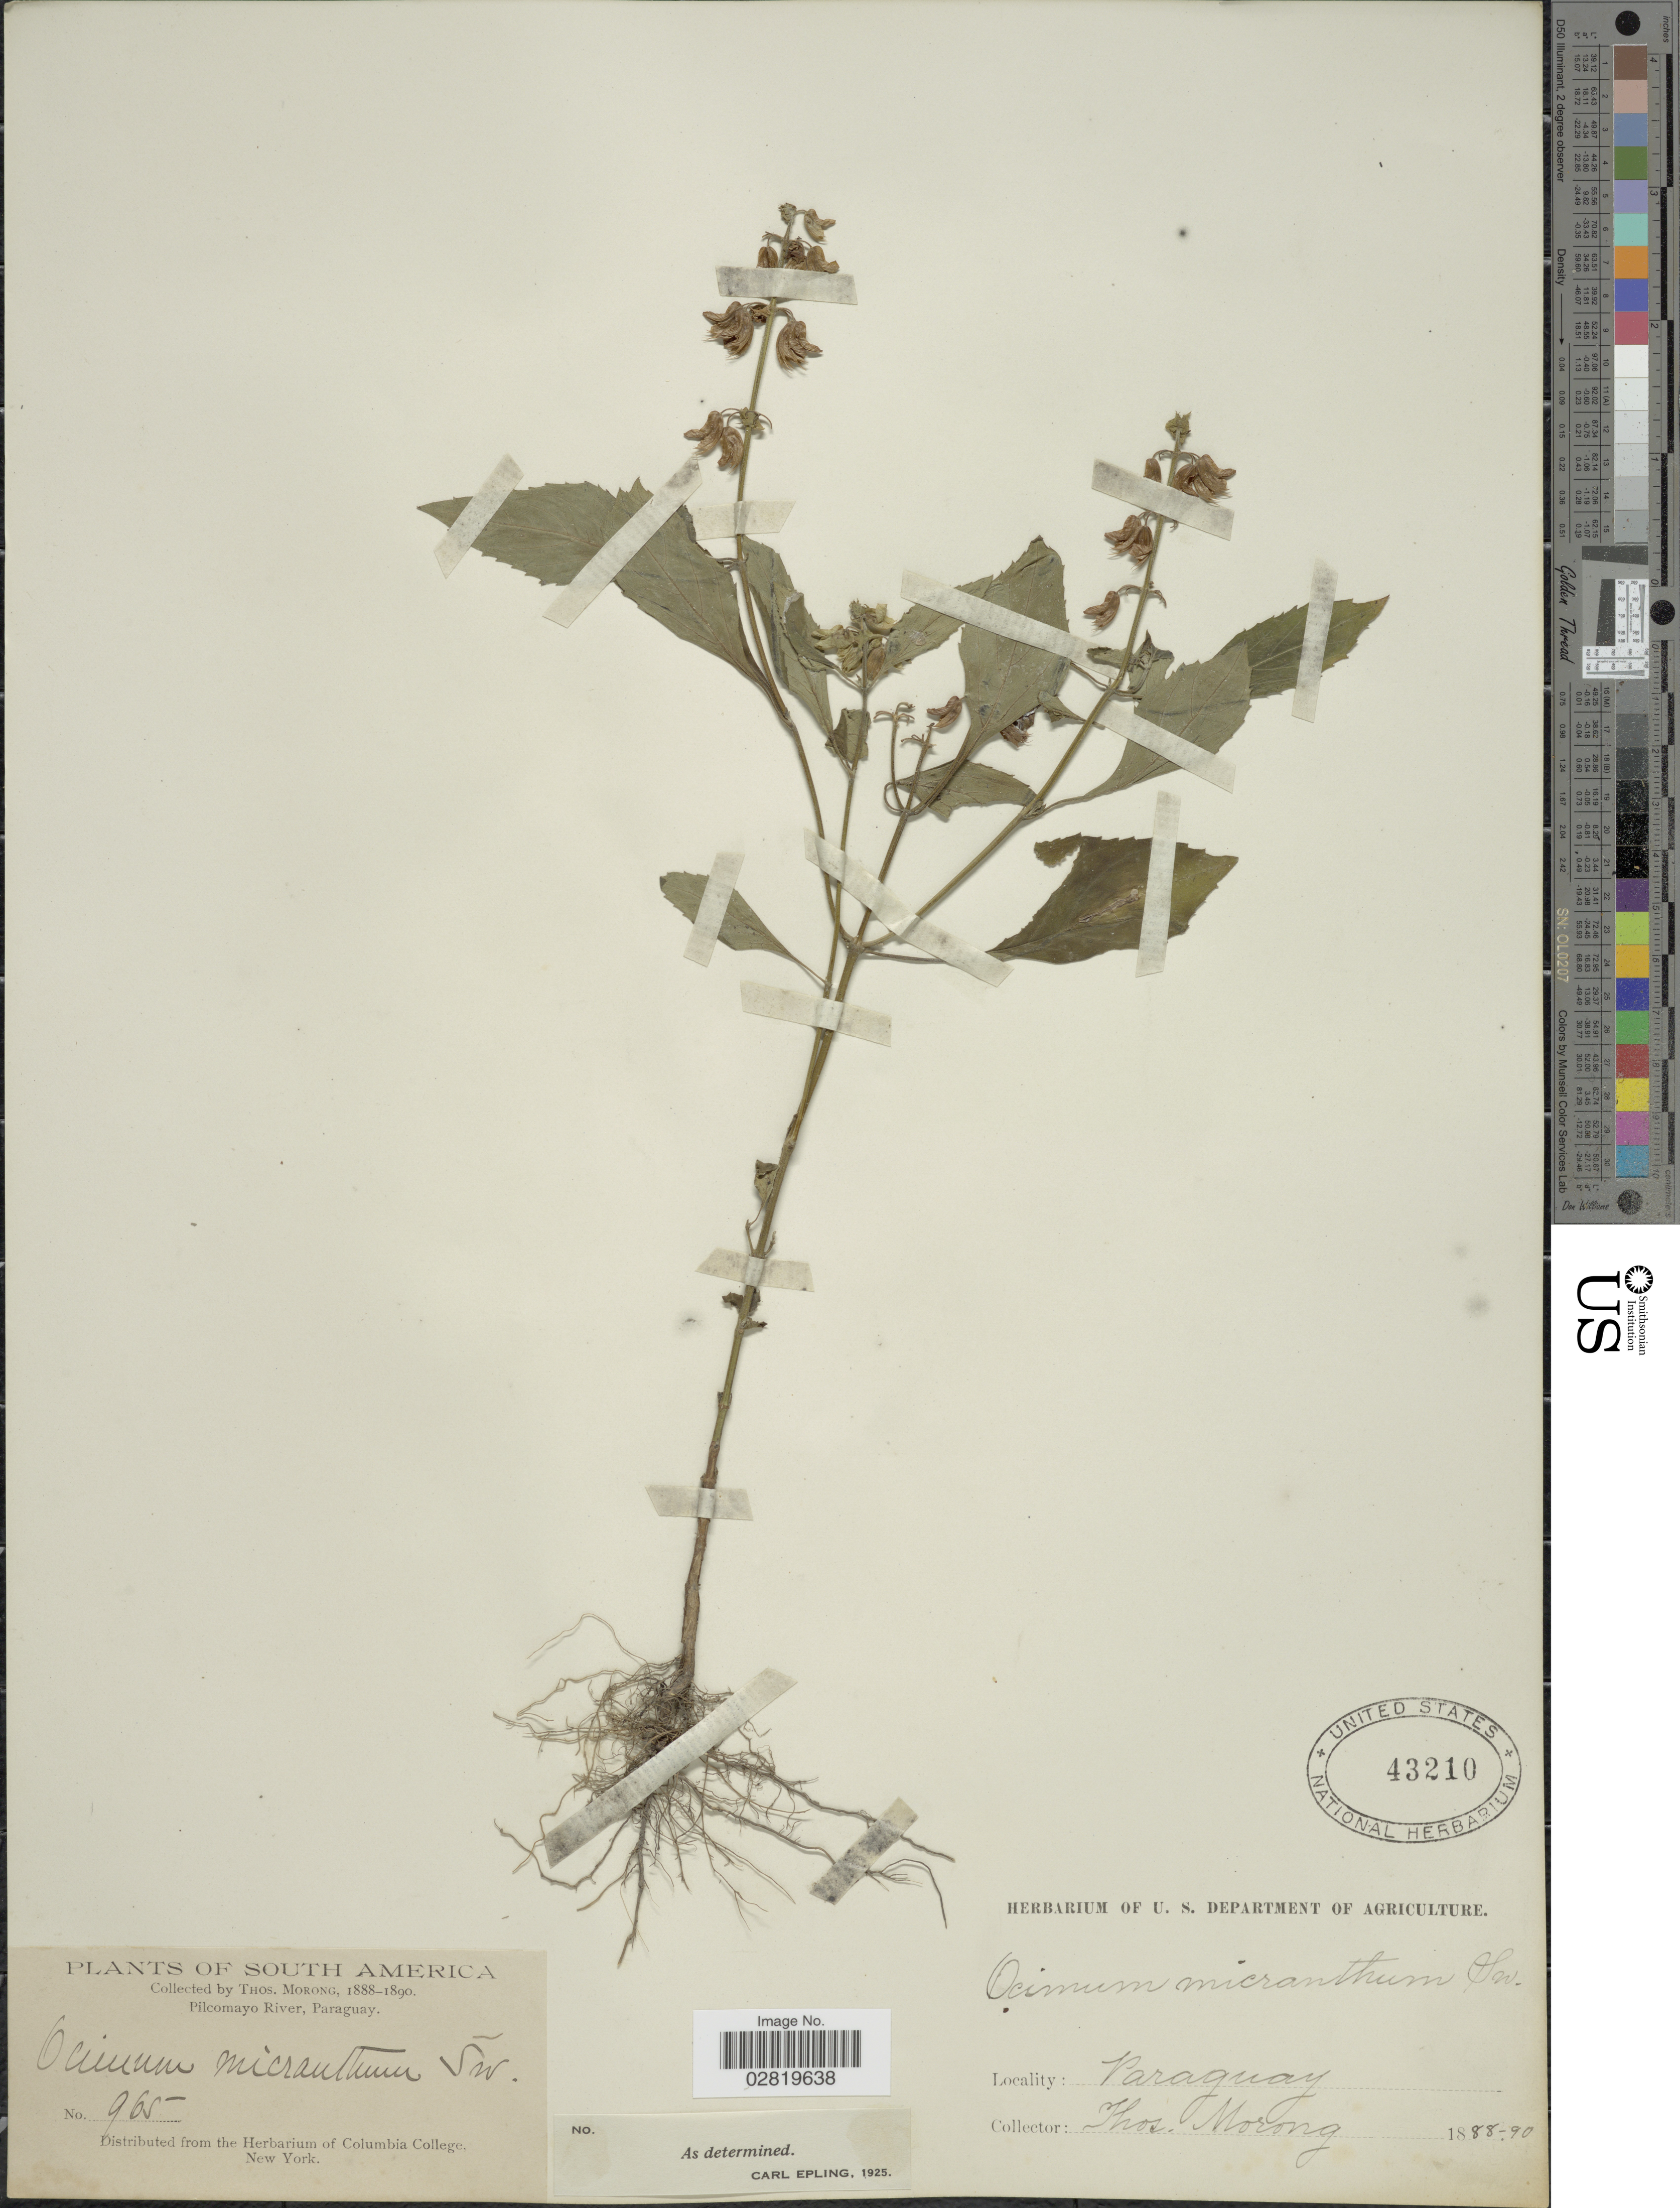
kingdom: Plantae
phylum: Tracheophyta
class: Magnoliopsida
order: Lamiales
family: Lamiaceae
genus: Ocimum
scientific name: Ocimum micranthum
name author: Willd.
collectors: ex herb. T. Morong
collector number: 965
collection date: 1888/1890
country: Paraguay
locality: Pilcomayo River.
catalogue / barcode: US 43210